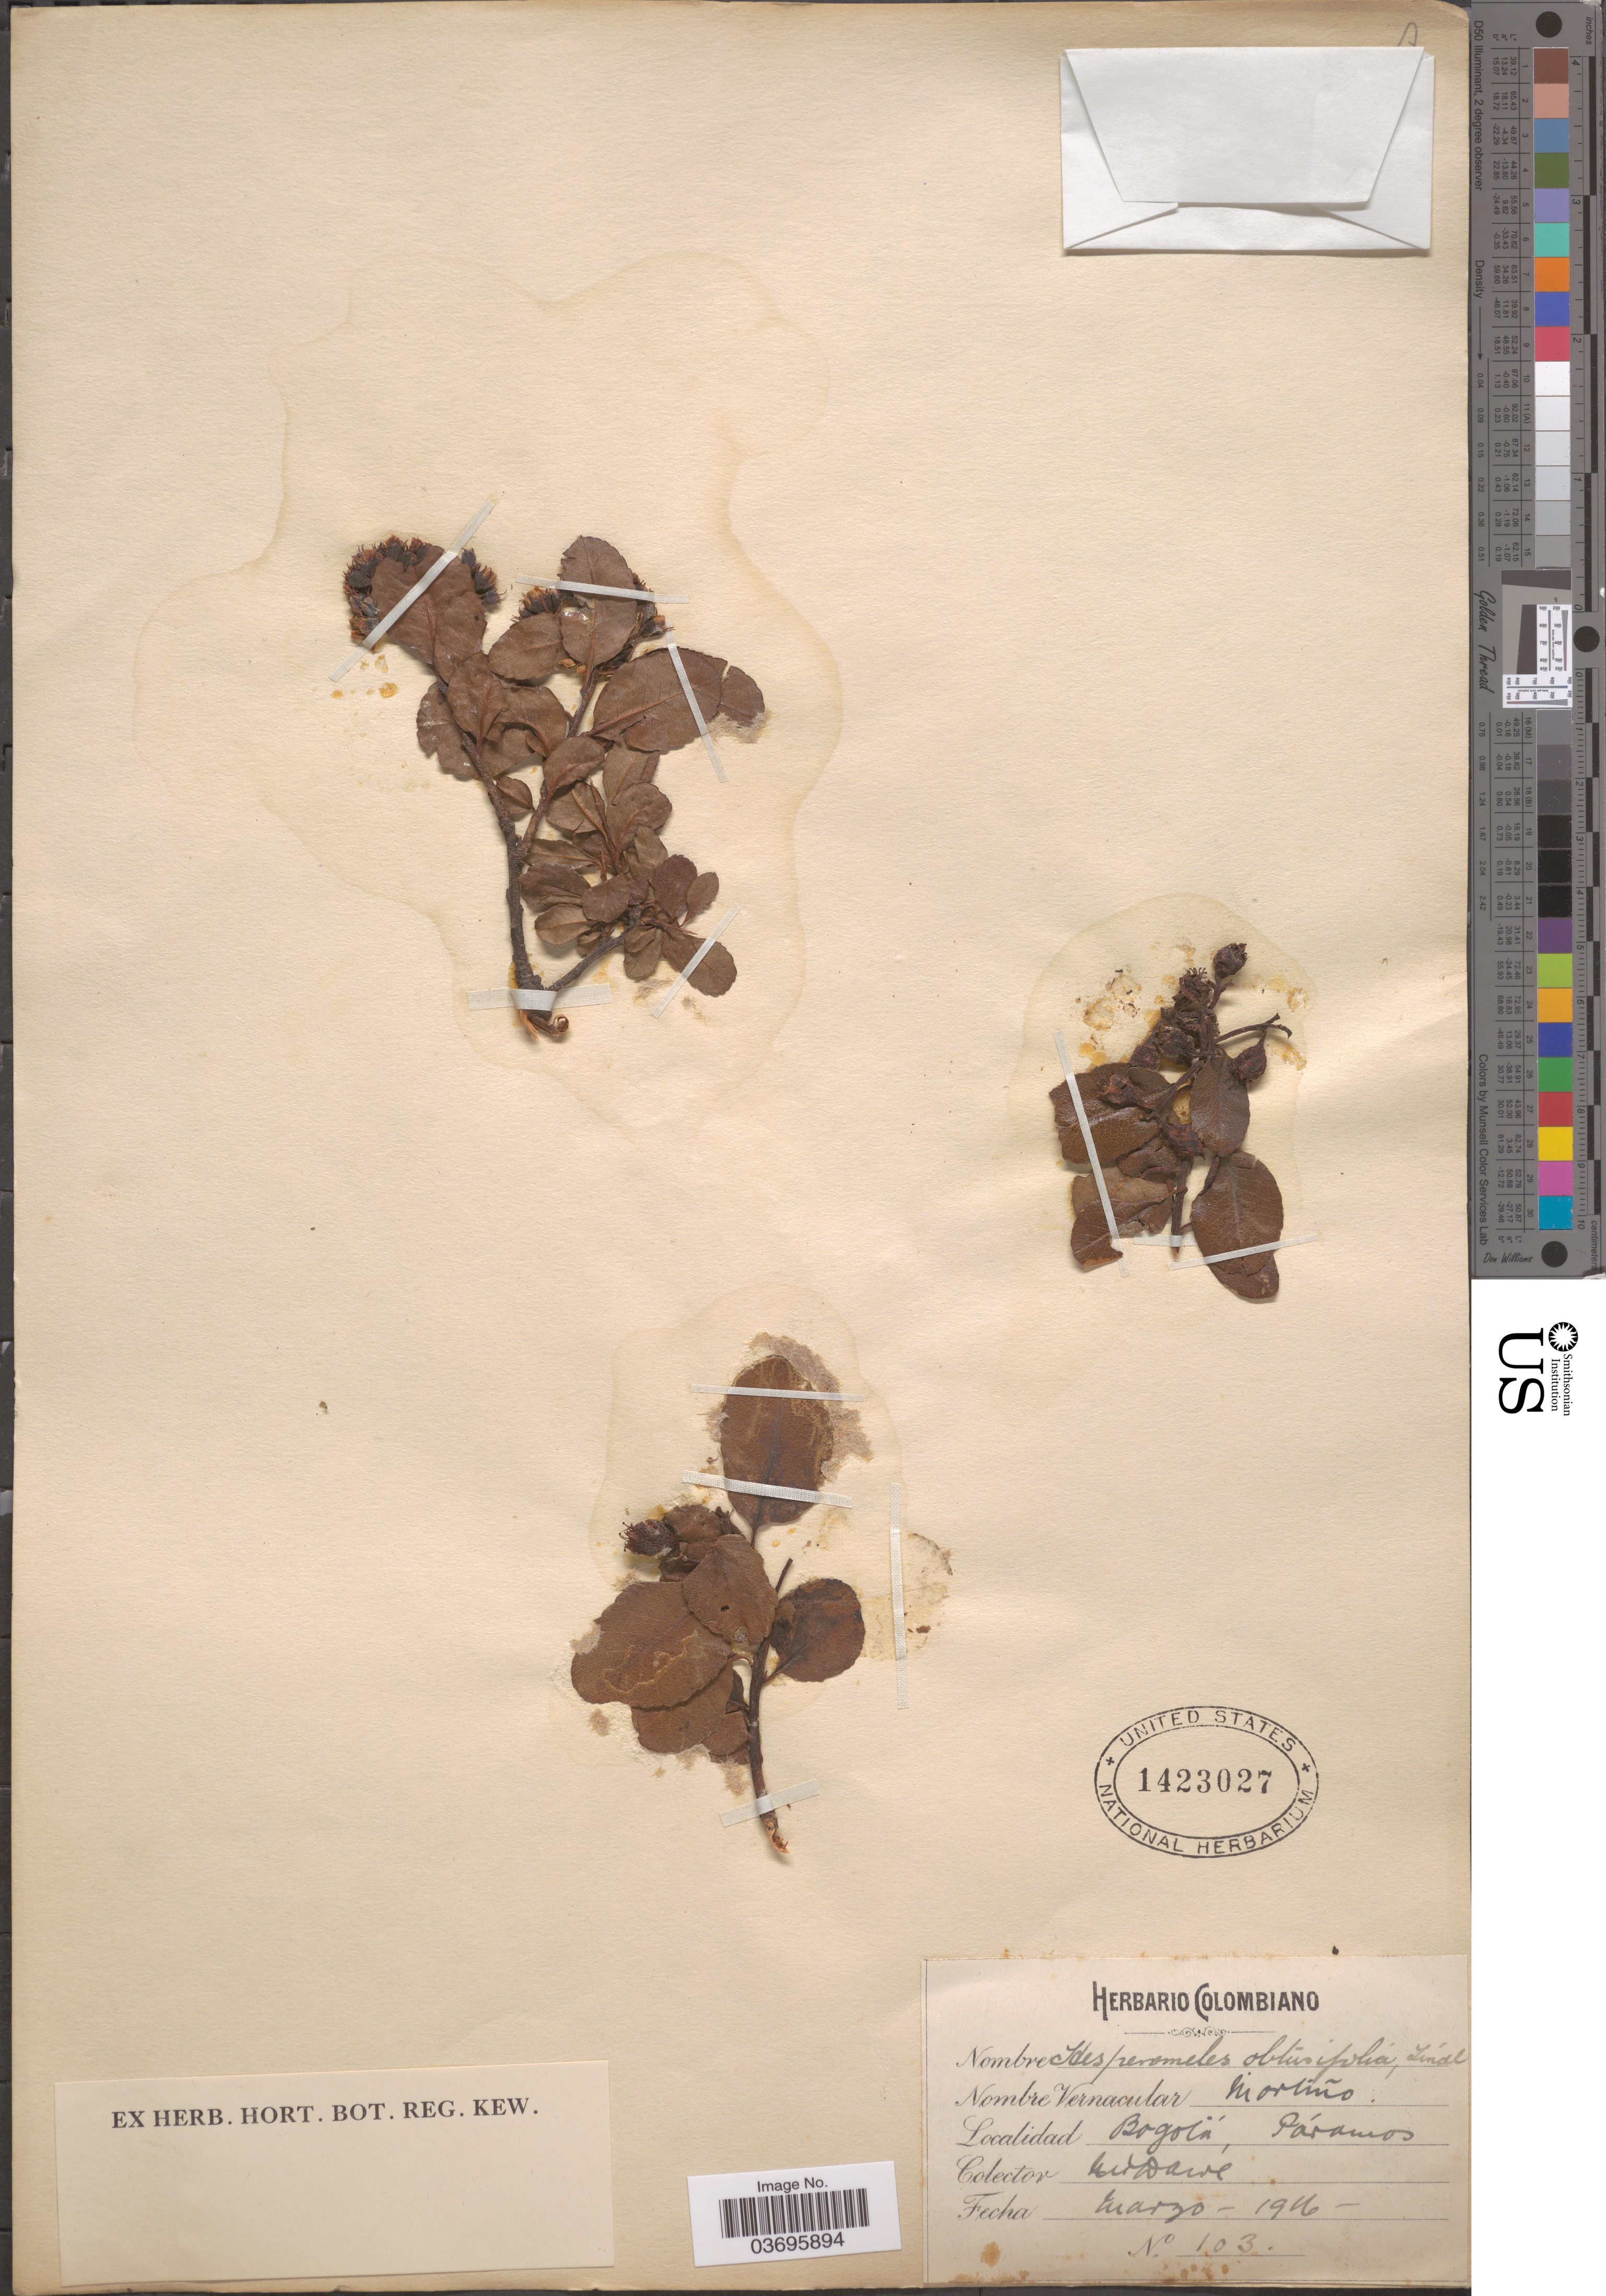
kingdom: Plantae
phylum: Tracheophyta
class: Magnoliopsida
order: Rosales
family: Rosaceae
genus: Hesperomeles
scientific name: Hesperomeles heterophylla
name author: (Ruiz & Pav.) Hook.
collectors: M. T. Dawe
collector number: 103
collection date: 1916-03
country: Colombia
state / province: Bogota D.C.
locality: Bogotá. Páramos.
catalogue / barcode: US 1423027